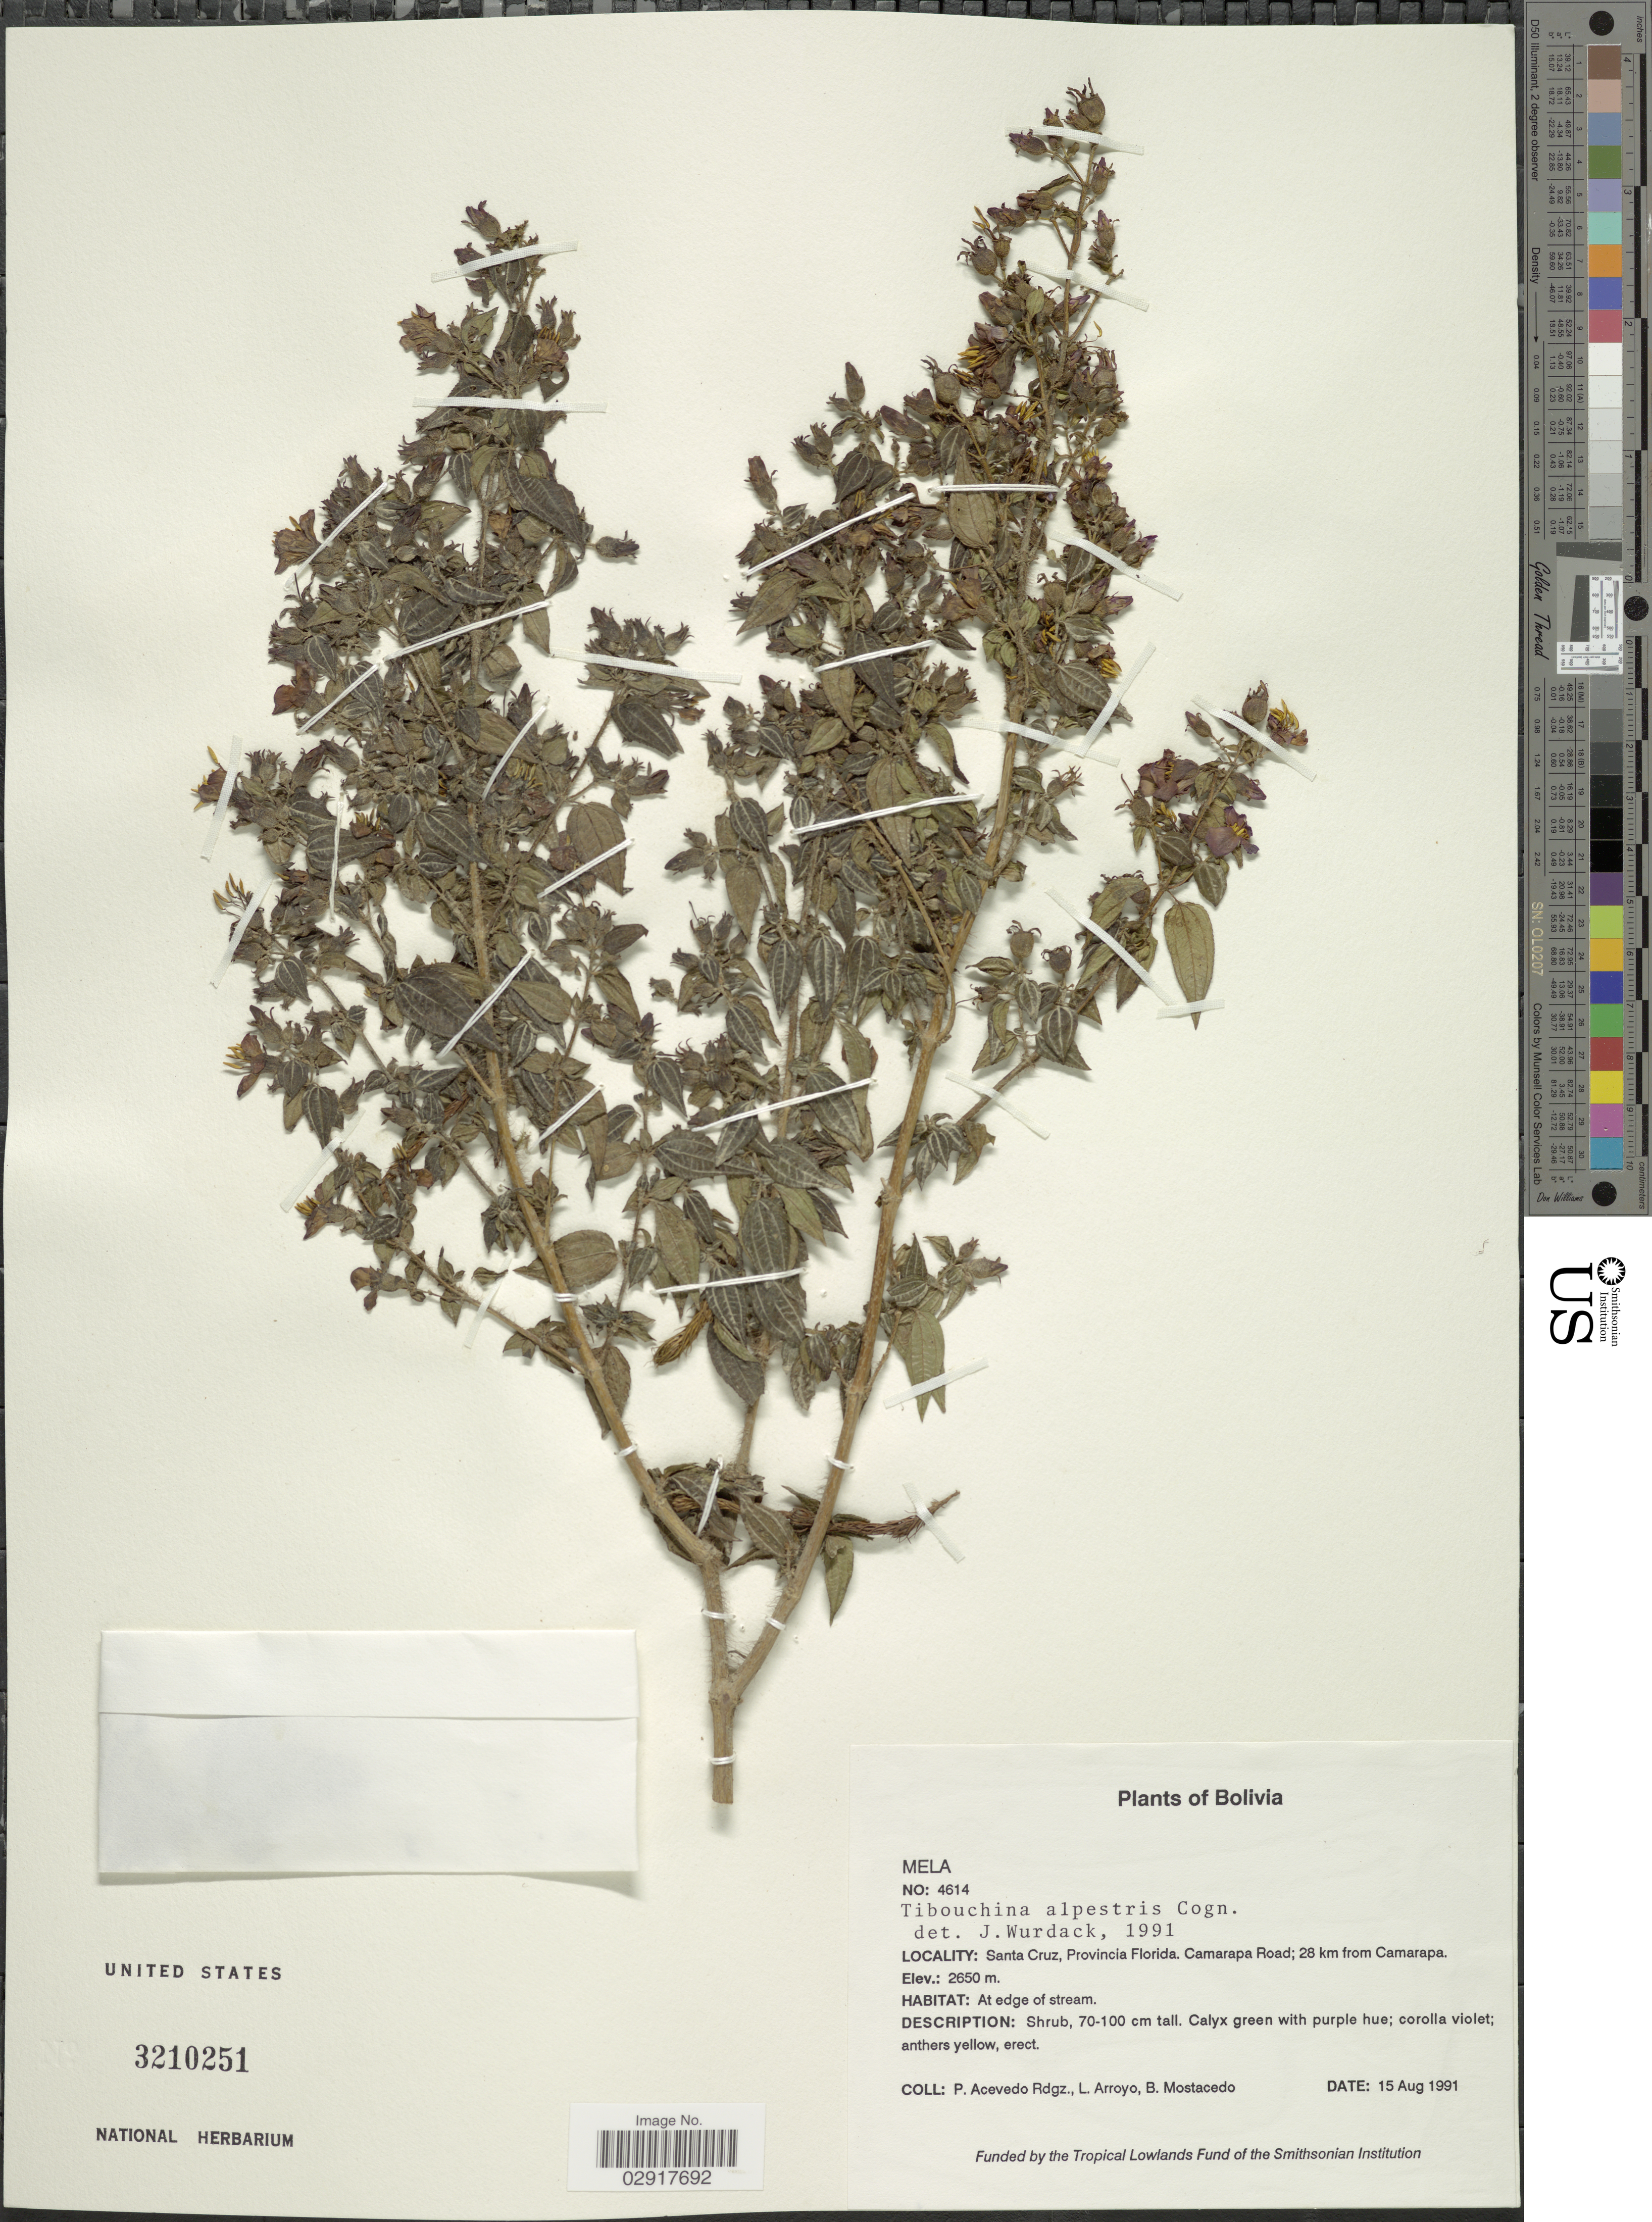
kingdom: Plantae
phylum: Tracheophyta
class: Magnoliopsida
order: Myrtales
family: Melastomataceae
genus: Chaetogastra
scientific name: Chaetogastra brachyphylla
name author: (Gleason) P.J.F. Guim. & Michelang.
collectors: P. Acevedo-Rodr., L. Arroyo & B. Mostacedo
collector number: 4614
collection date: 1991-08-15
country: Bolivia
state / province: Santa Cruz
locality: Santa Cruz, Provincia Florida. Camarapa Road; 28 km from Camarapa.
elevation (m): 2650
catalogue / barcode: US 3210251